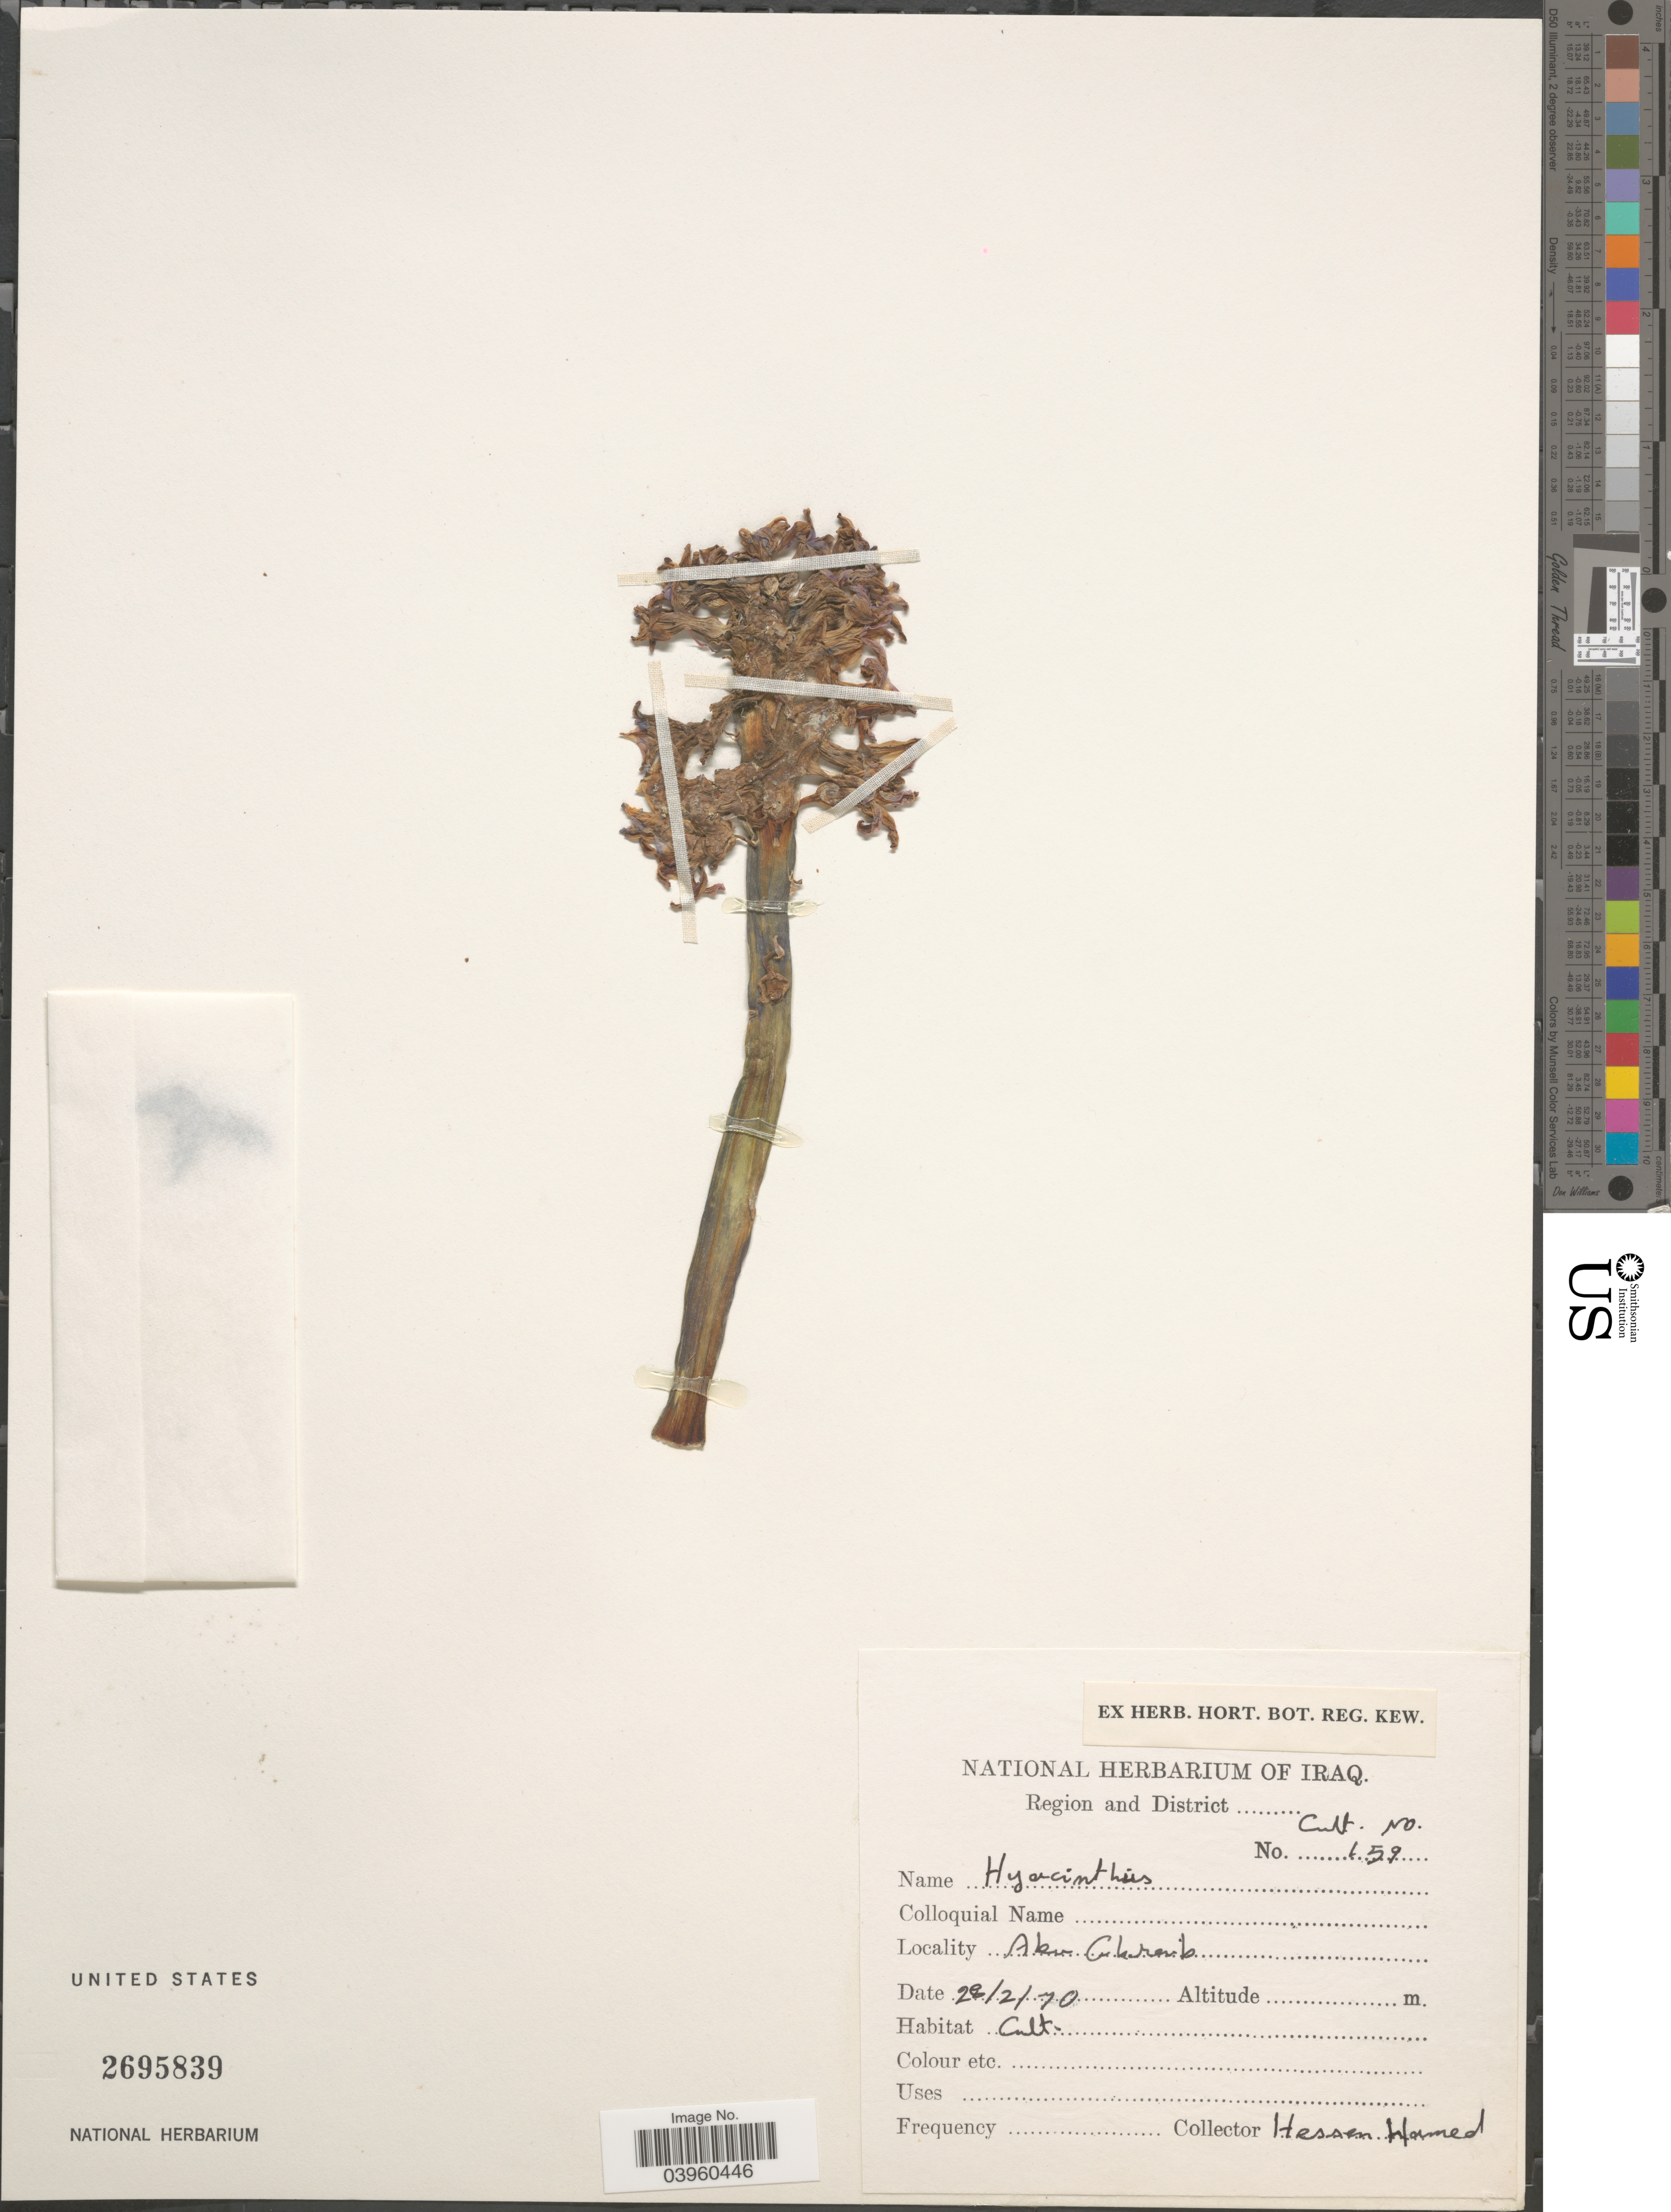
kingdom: Plantae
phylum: Tracheophyta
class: Liliopsida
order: Asparagales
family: Asparagaceae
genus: Hyacinthus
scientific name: Hyacinthus sp.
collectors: H. Hamed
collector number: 159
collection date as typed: Transcribed d/m/y: 28/2/70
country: Iraq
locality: Abu Ghraib.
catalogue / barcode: US 2695839